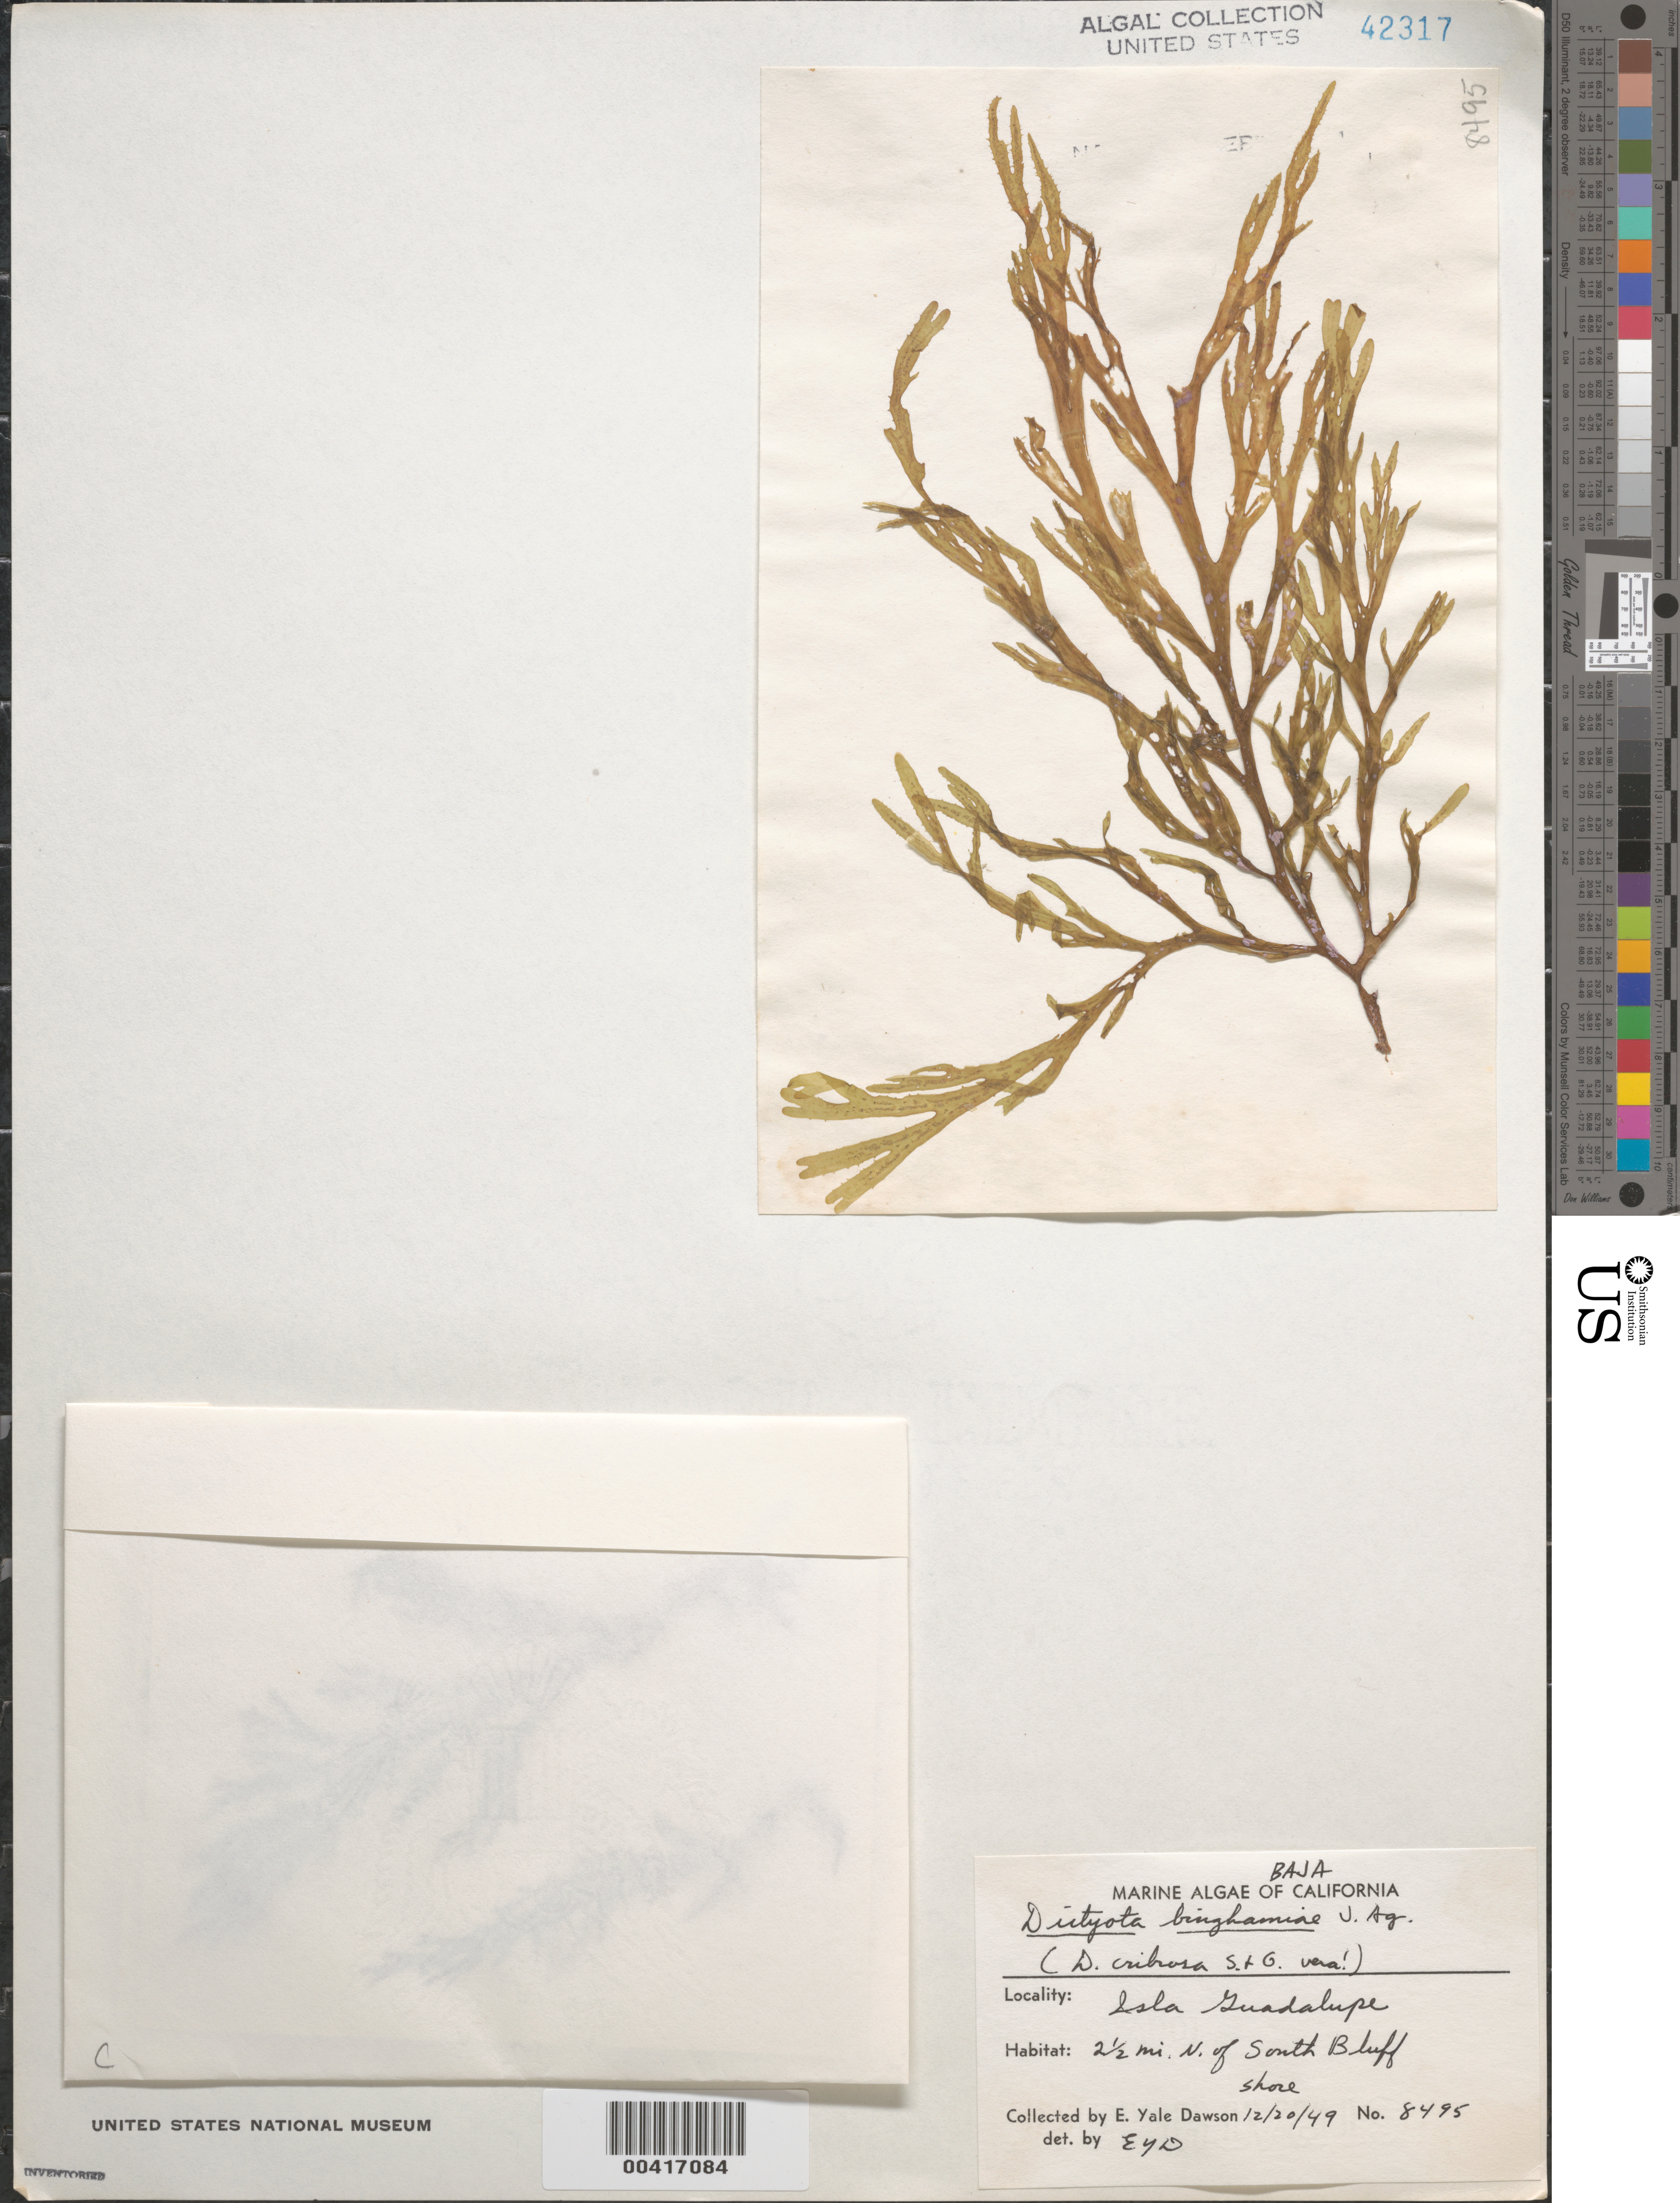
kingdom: Chromista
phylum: Ochrophyta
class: Phaeophyceae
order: Dictyotales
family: Dictyotaceae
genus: Dictyota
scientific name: Dictyota binghamiae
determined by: Dawson, E. Y.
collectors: E. Y. Dawson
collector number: EYD 8495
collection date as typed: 20 Dec 1949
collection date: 1949-12-20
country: Mexico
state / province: Baja California Norte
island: Isla Guadalupe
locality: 2.5 miles north of South Bluff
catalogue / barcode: US 42317